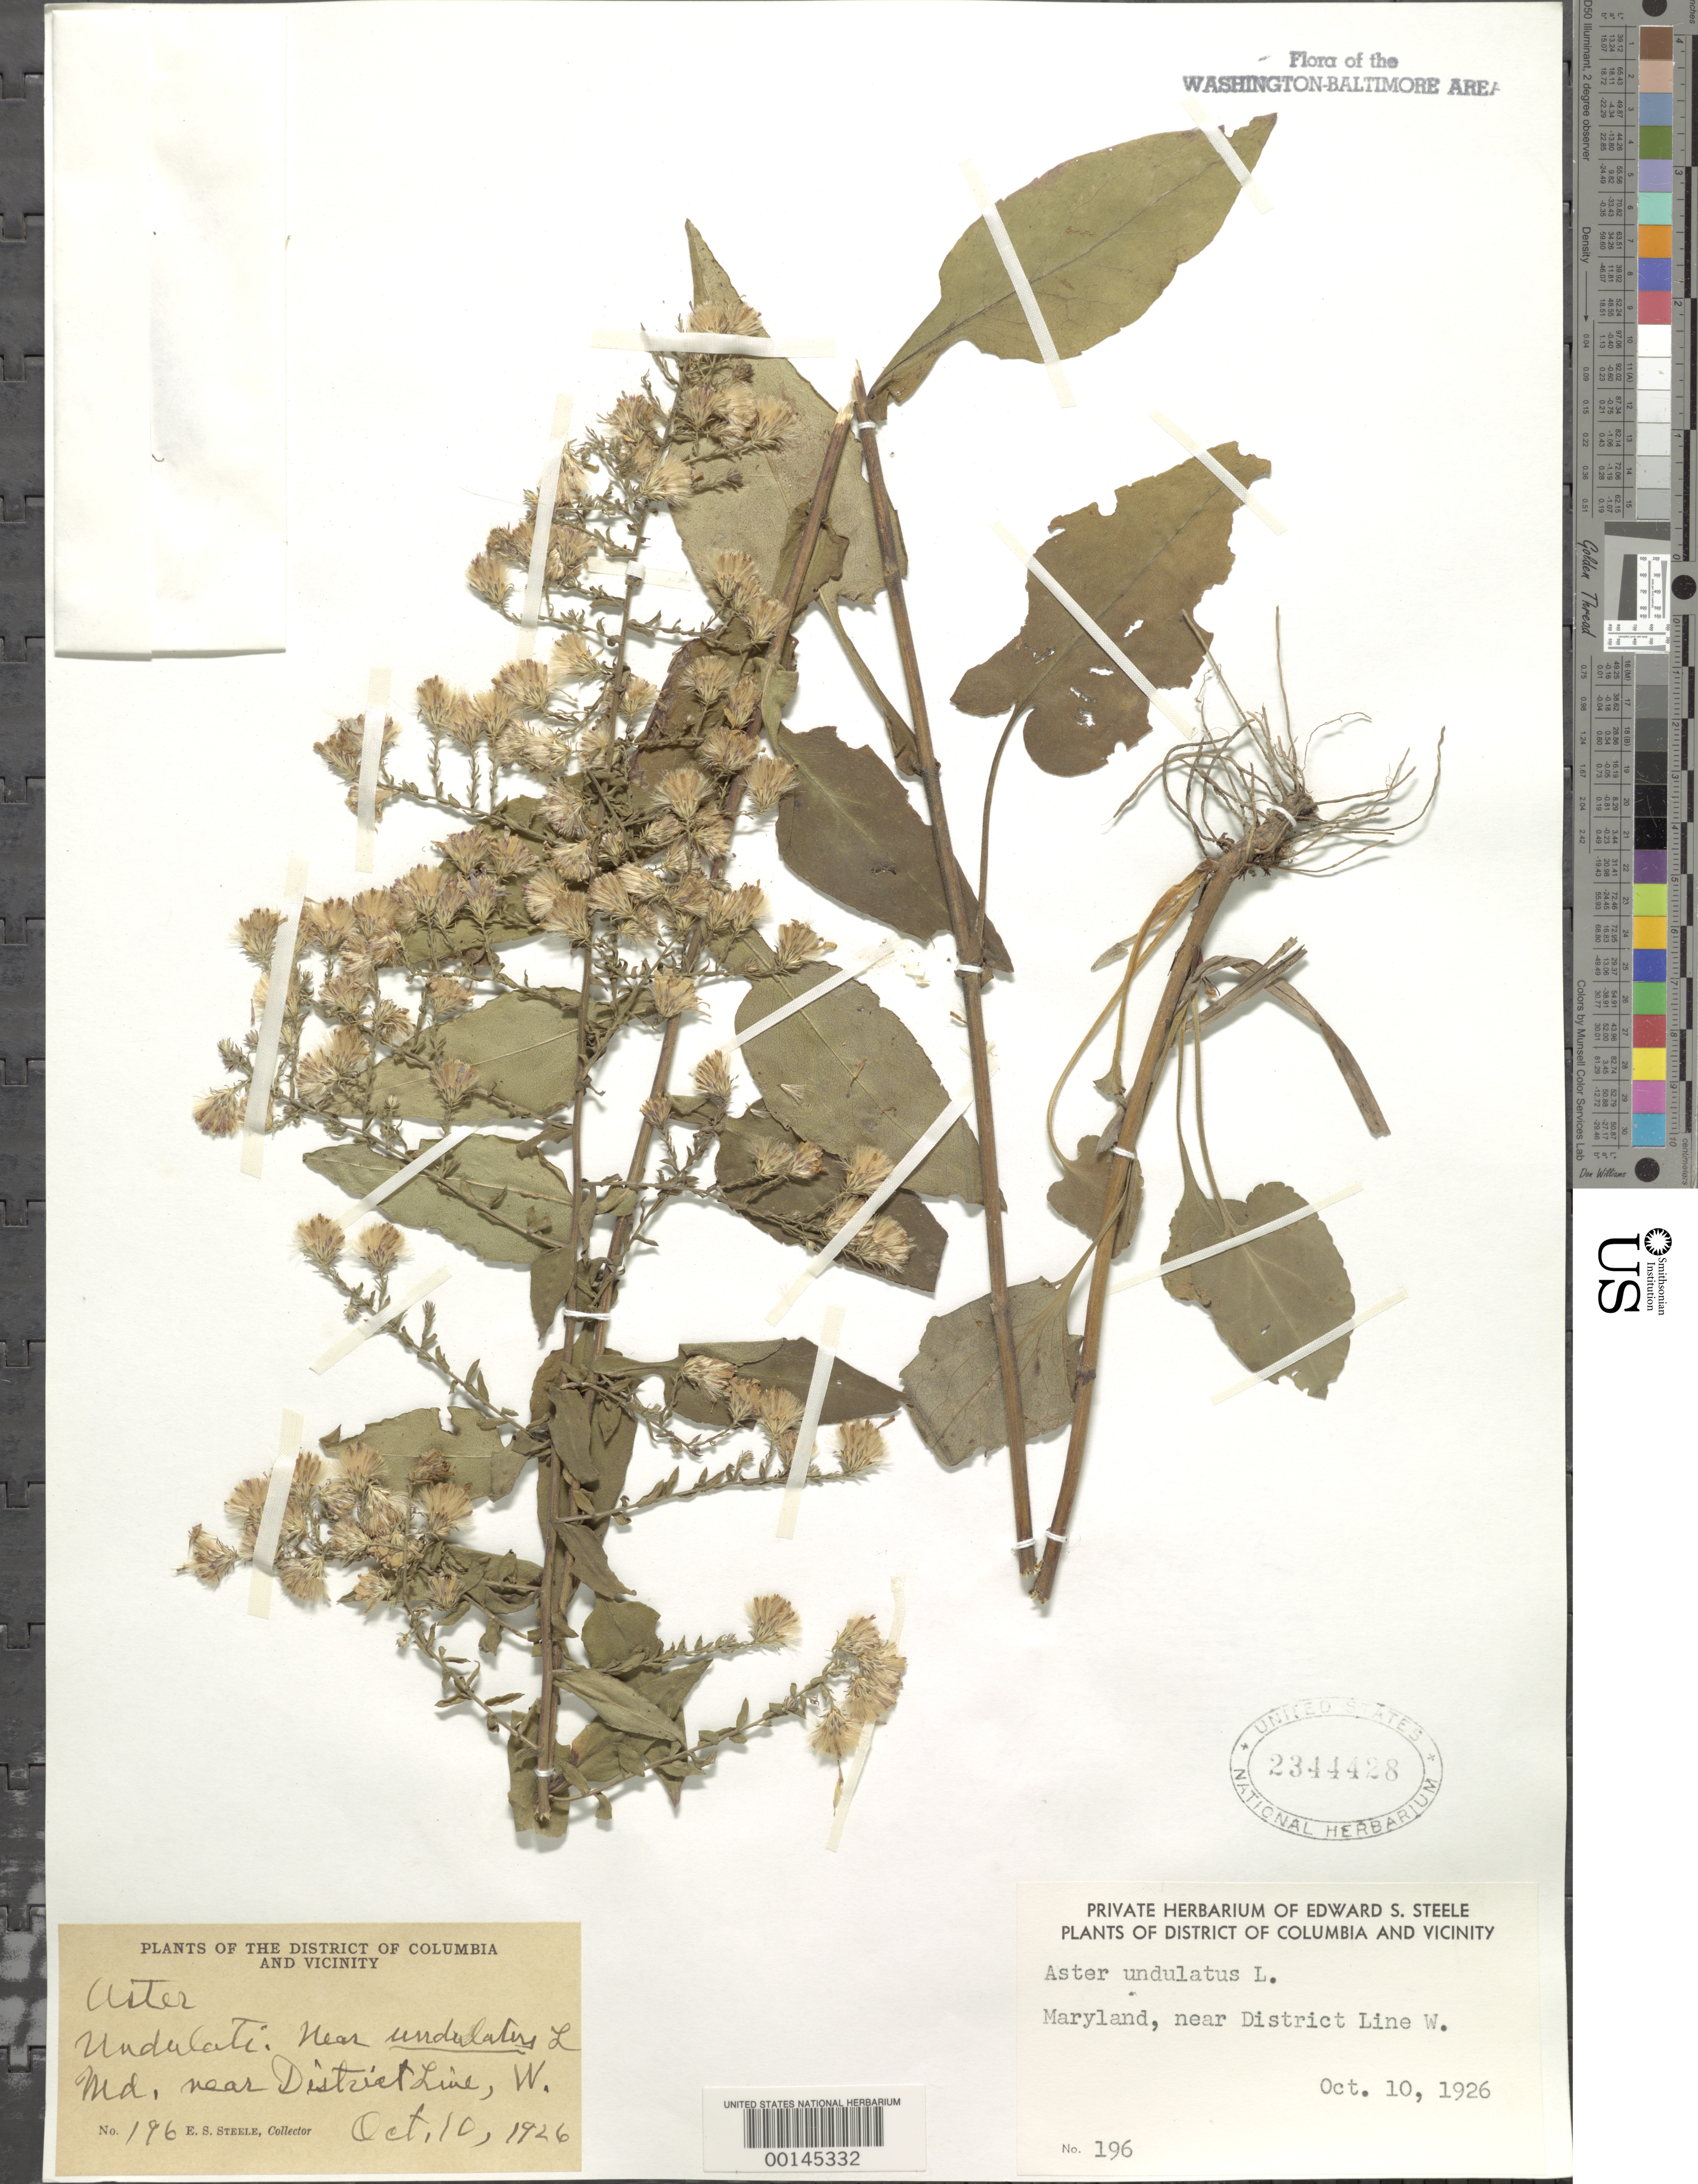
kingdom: Plantae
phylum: Tracheophyta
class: Magnoliopsida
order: Asterales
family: Asteraceae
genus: Symphyotrichum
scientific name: Symphyotrichum undulatum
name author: (L.) G.L. Nesom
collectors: E. Steele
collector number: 196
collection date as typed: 10 Oct 1926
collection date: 1926-10-10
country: United States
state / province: Maryland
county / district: Montgomery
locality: Near District Line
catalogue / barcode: US 2344428